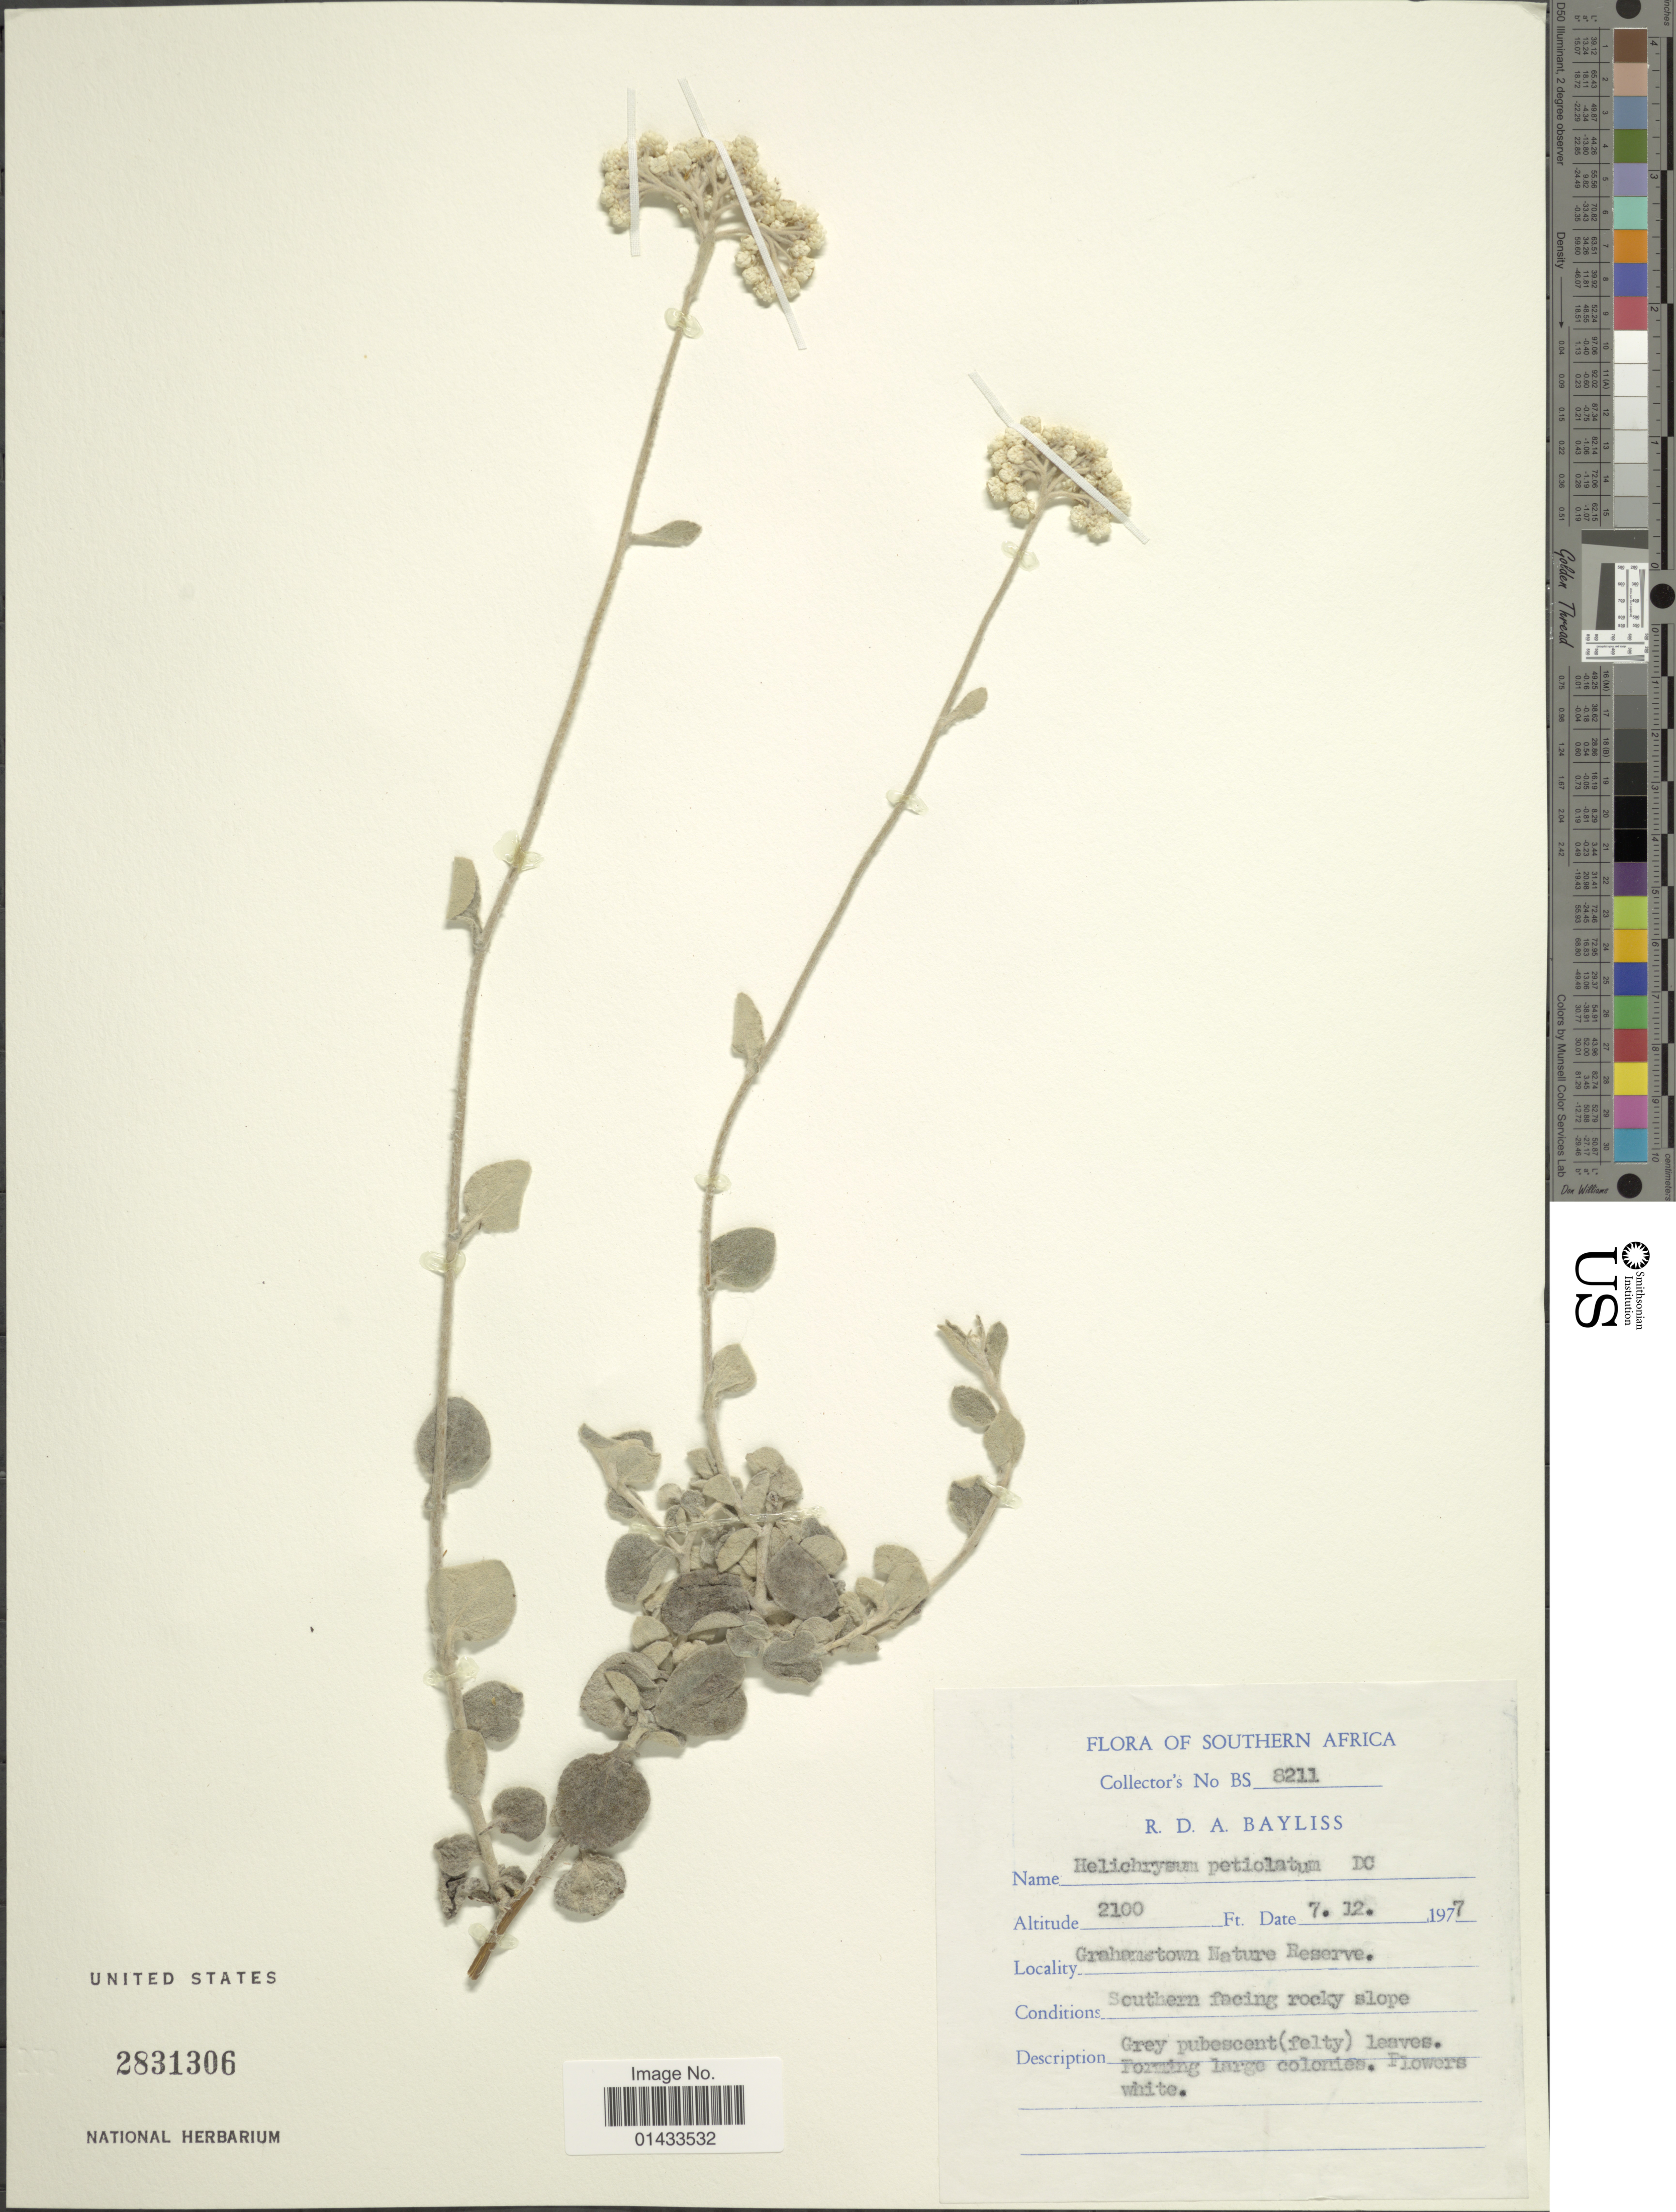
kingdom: Plantae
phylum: Tracheophyta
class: Magnoliopsida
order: Asterales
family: Asteraceae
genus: Helichrysum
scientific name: Helichrysum petiolatum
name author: (L.) D. Don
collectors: R. Bayliss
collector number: BS 8211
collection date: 1977-12-07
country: South Africa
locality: Southern Africa, Grahamstown Nature Reserve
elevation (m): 640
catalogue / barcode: US 2831306